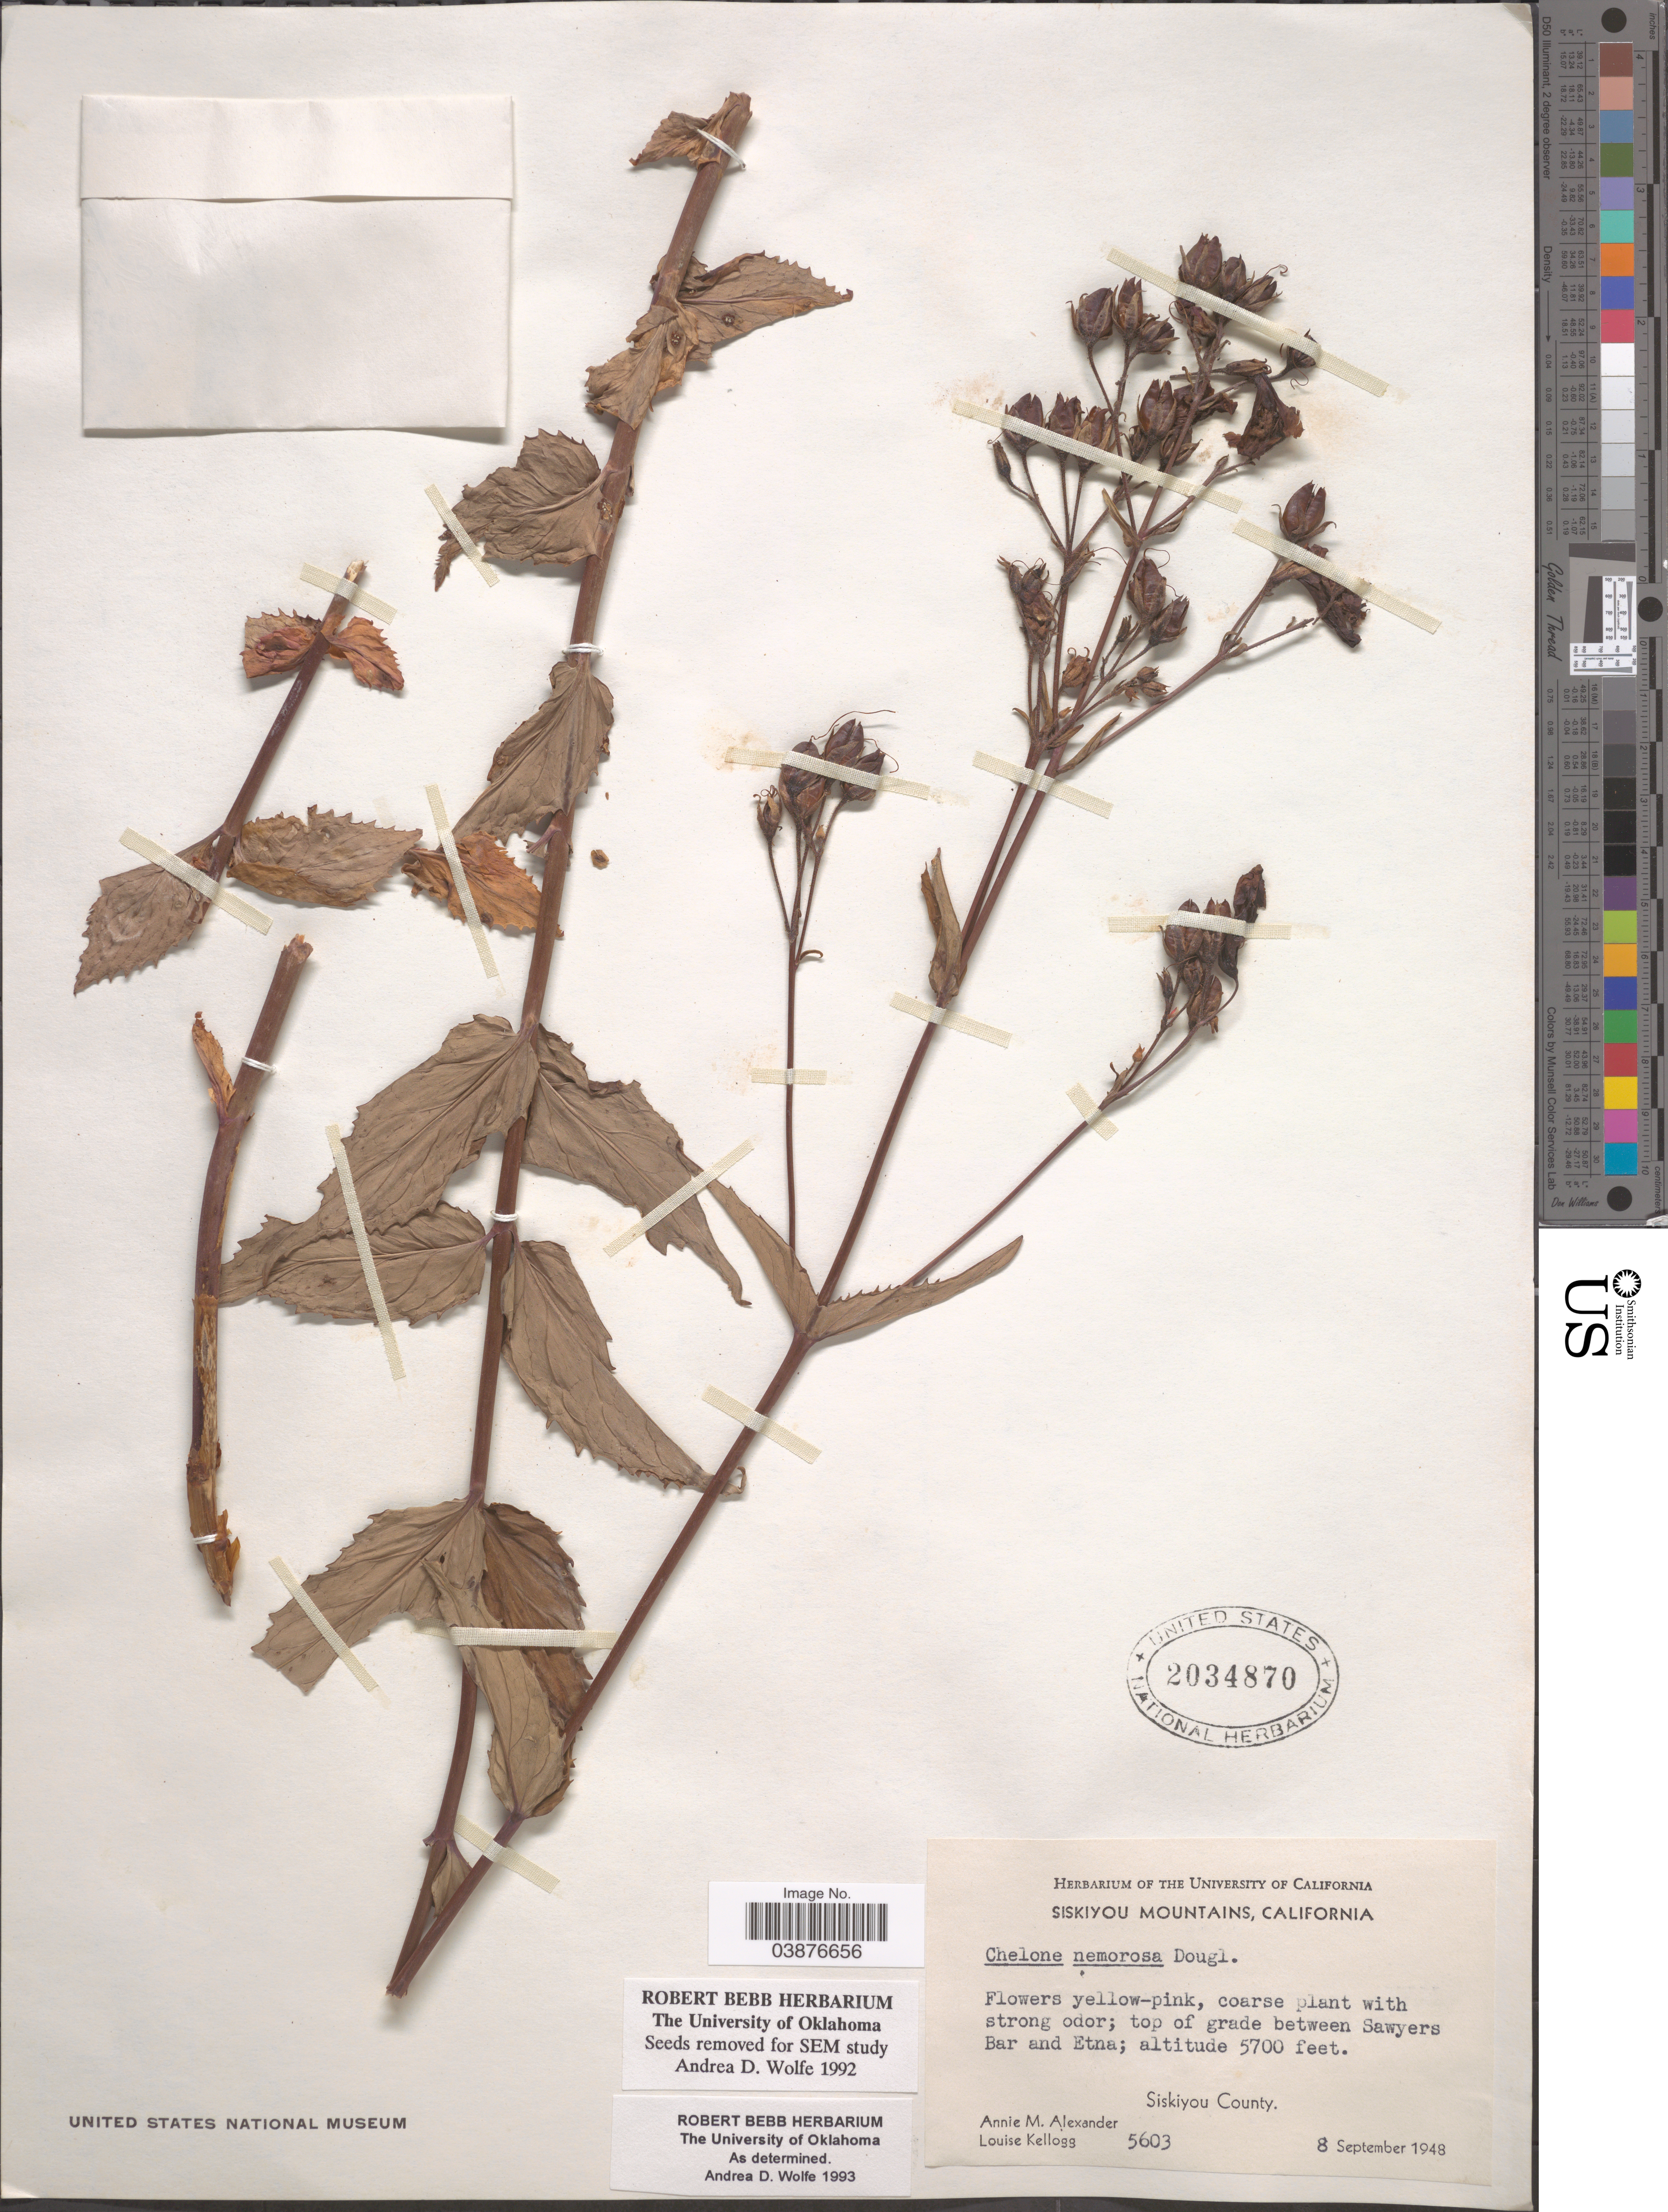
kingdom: Plantae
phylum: Tracheophyta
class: Magnoliopsida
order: Lamiales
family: Plantaginaceae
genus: Penstemon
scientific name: Penstemon nemorosus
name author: (Douglas ex Lindl.) Trautv.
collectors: A. M. Alexander & L. Kellogg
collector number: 5603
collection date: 1948-09-08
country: United States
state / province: California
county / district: Siskiyou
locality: Siskiyou Mountains. Top of grade between Sawyers Bar and Etna. Siskiyou County.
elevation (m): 1737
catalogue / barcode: US 2034870